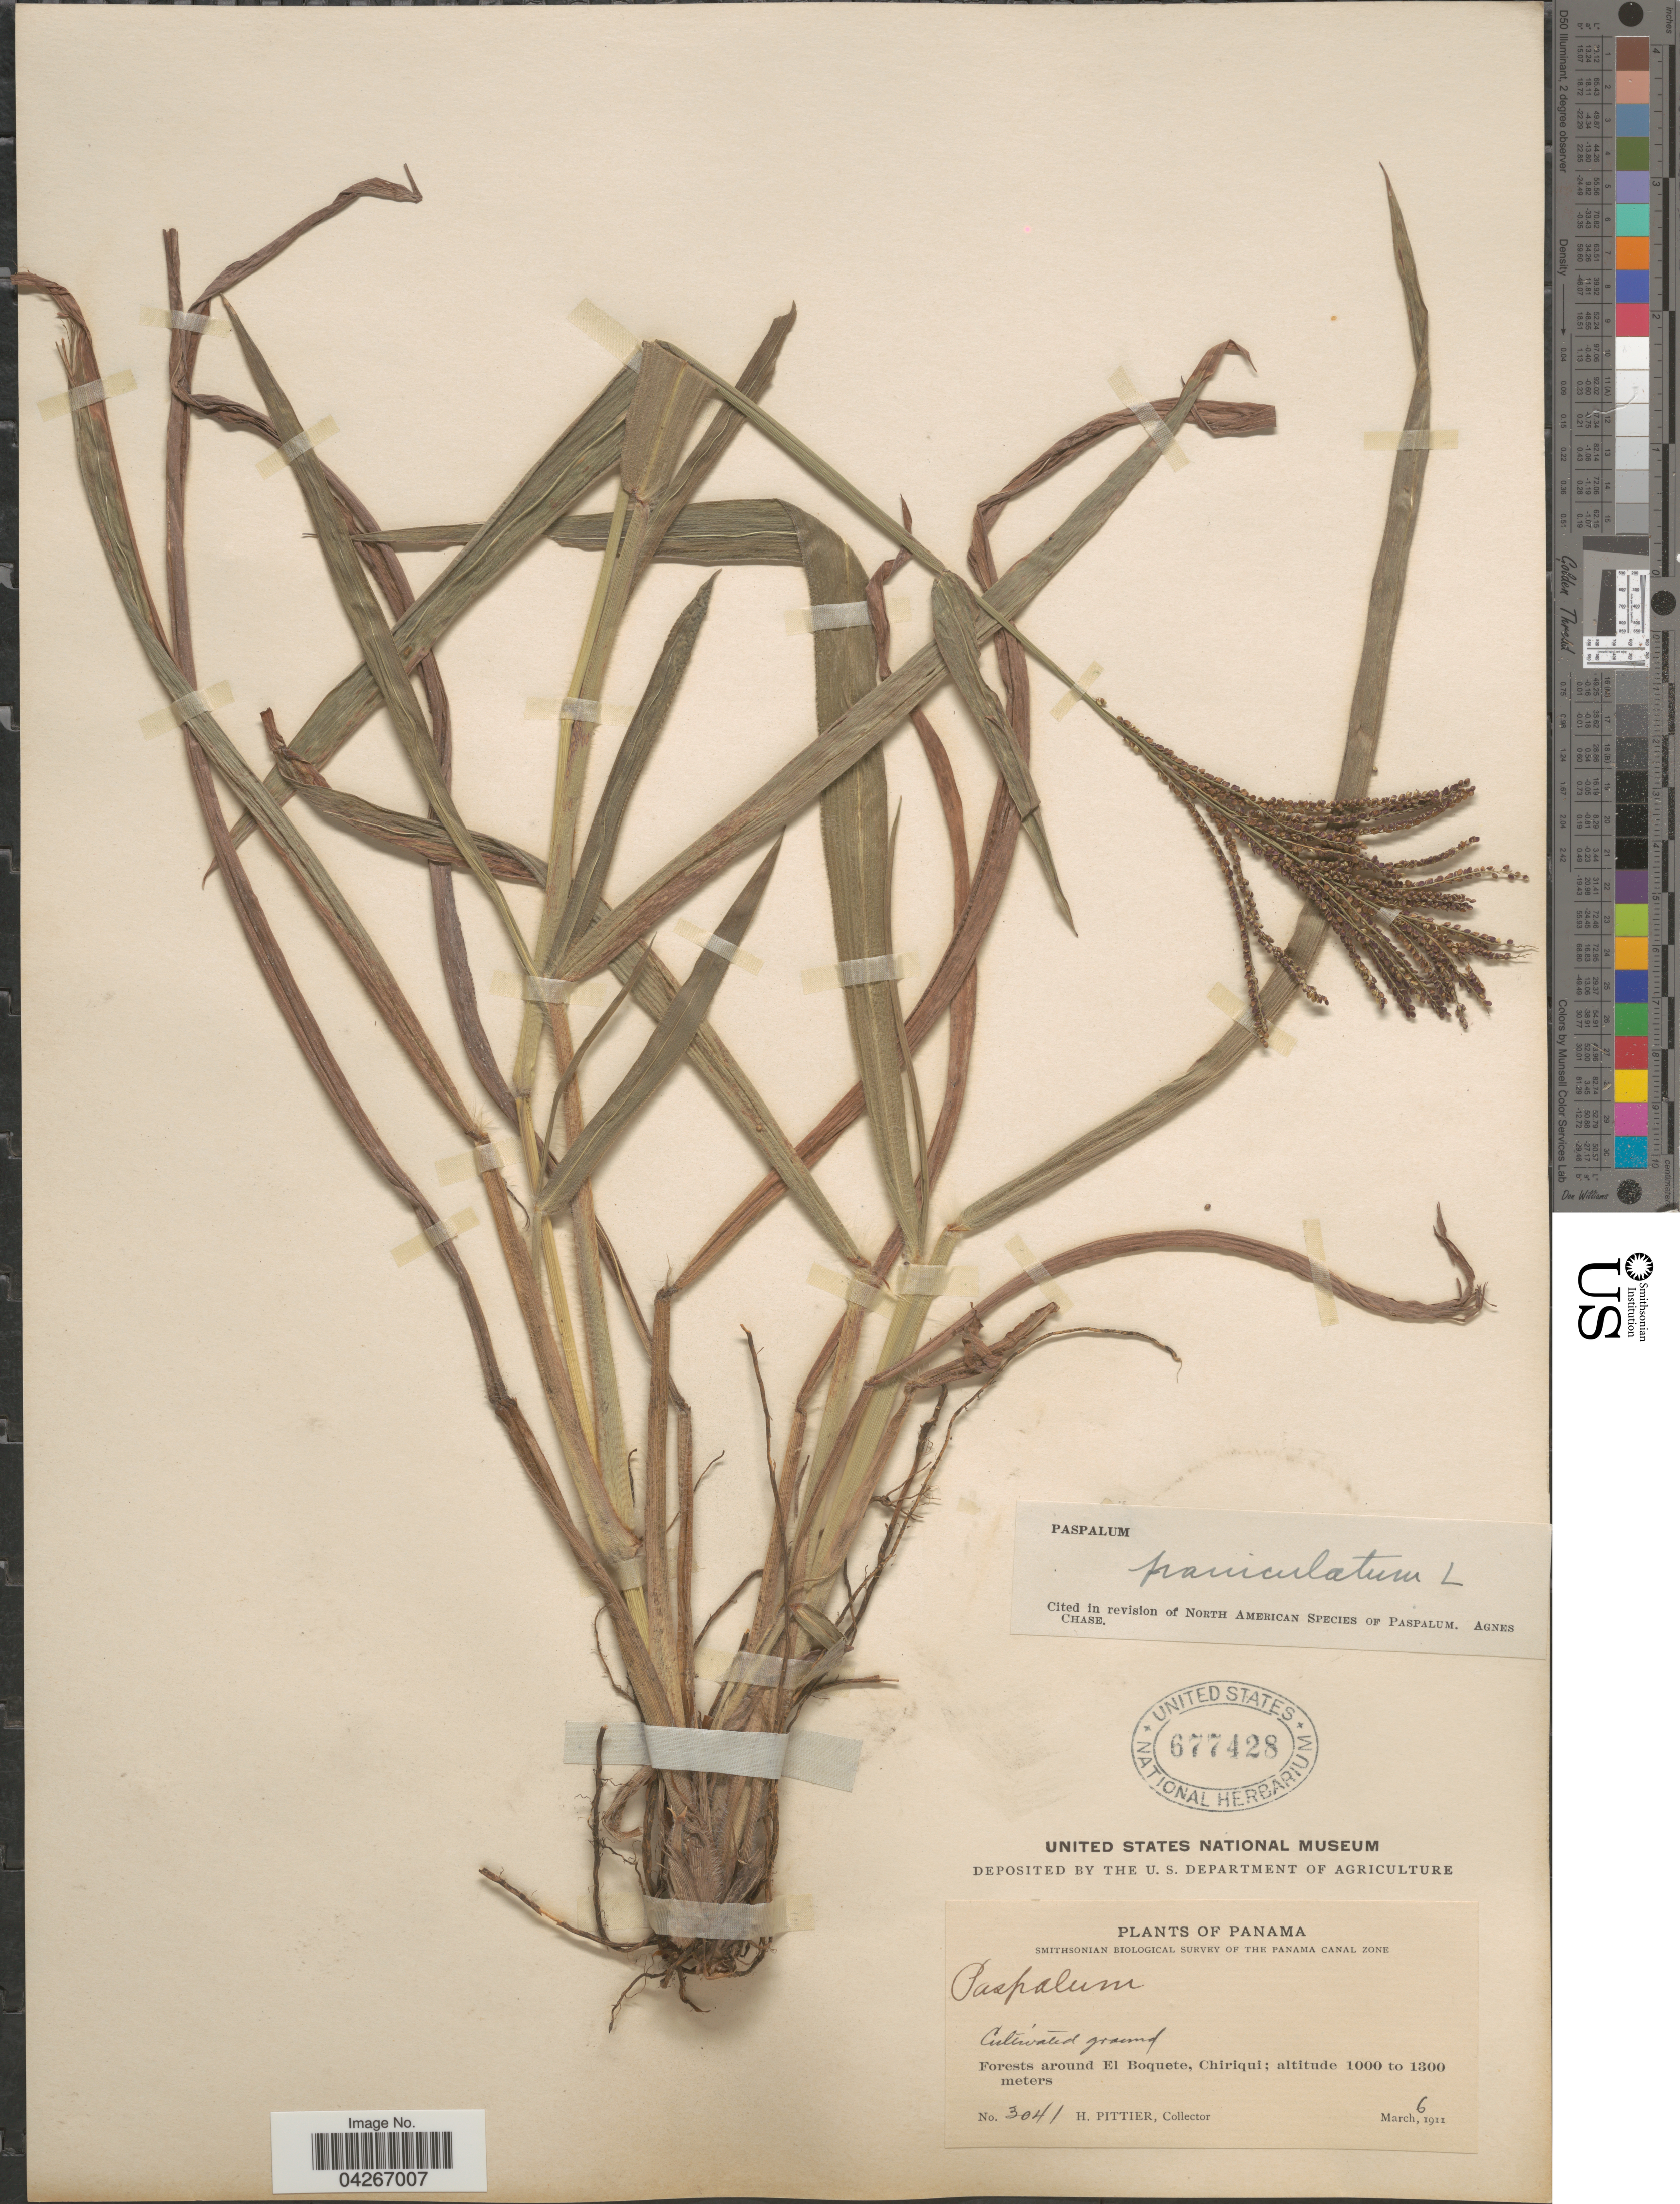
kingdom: Plantae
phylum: Tracheophyta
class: Liliopsida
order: Poales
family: Poaceae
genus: Paspalum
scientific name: Paspalum paniculatum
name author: L.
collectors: H. F. Pittier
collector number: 3041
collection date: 1911-03-06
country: Panama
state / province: Chiriqui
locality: Smithsonian Biological Survey Of The Panama Canal Zone. Cultivated ground. Forests around El Boquete.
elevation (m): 1000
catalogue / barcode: US 677428